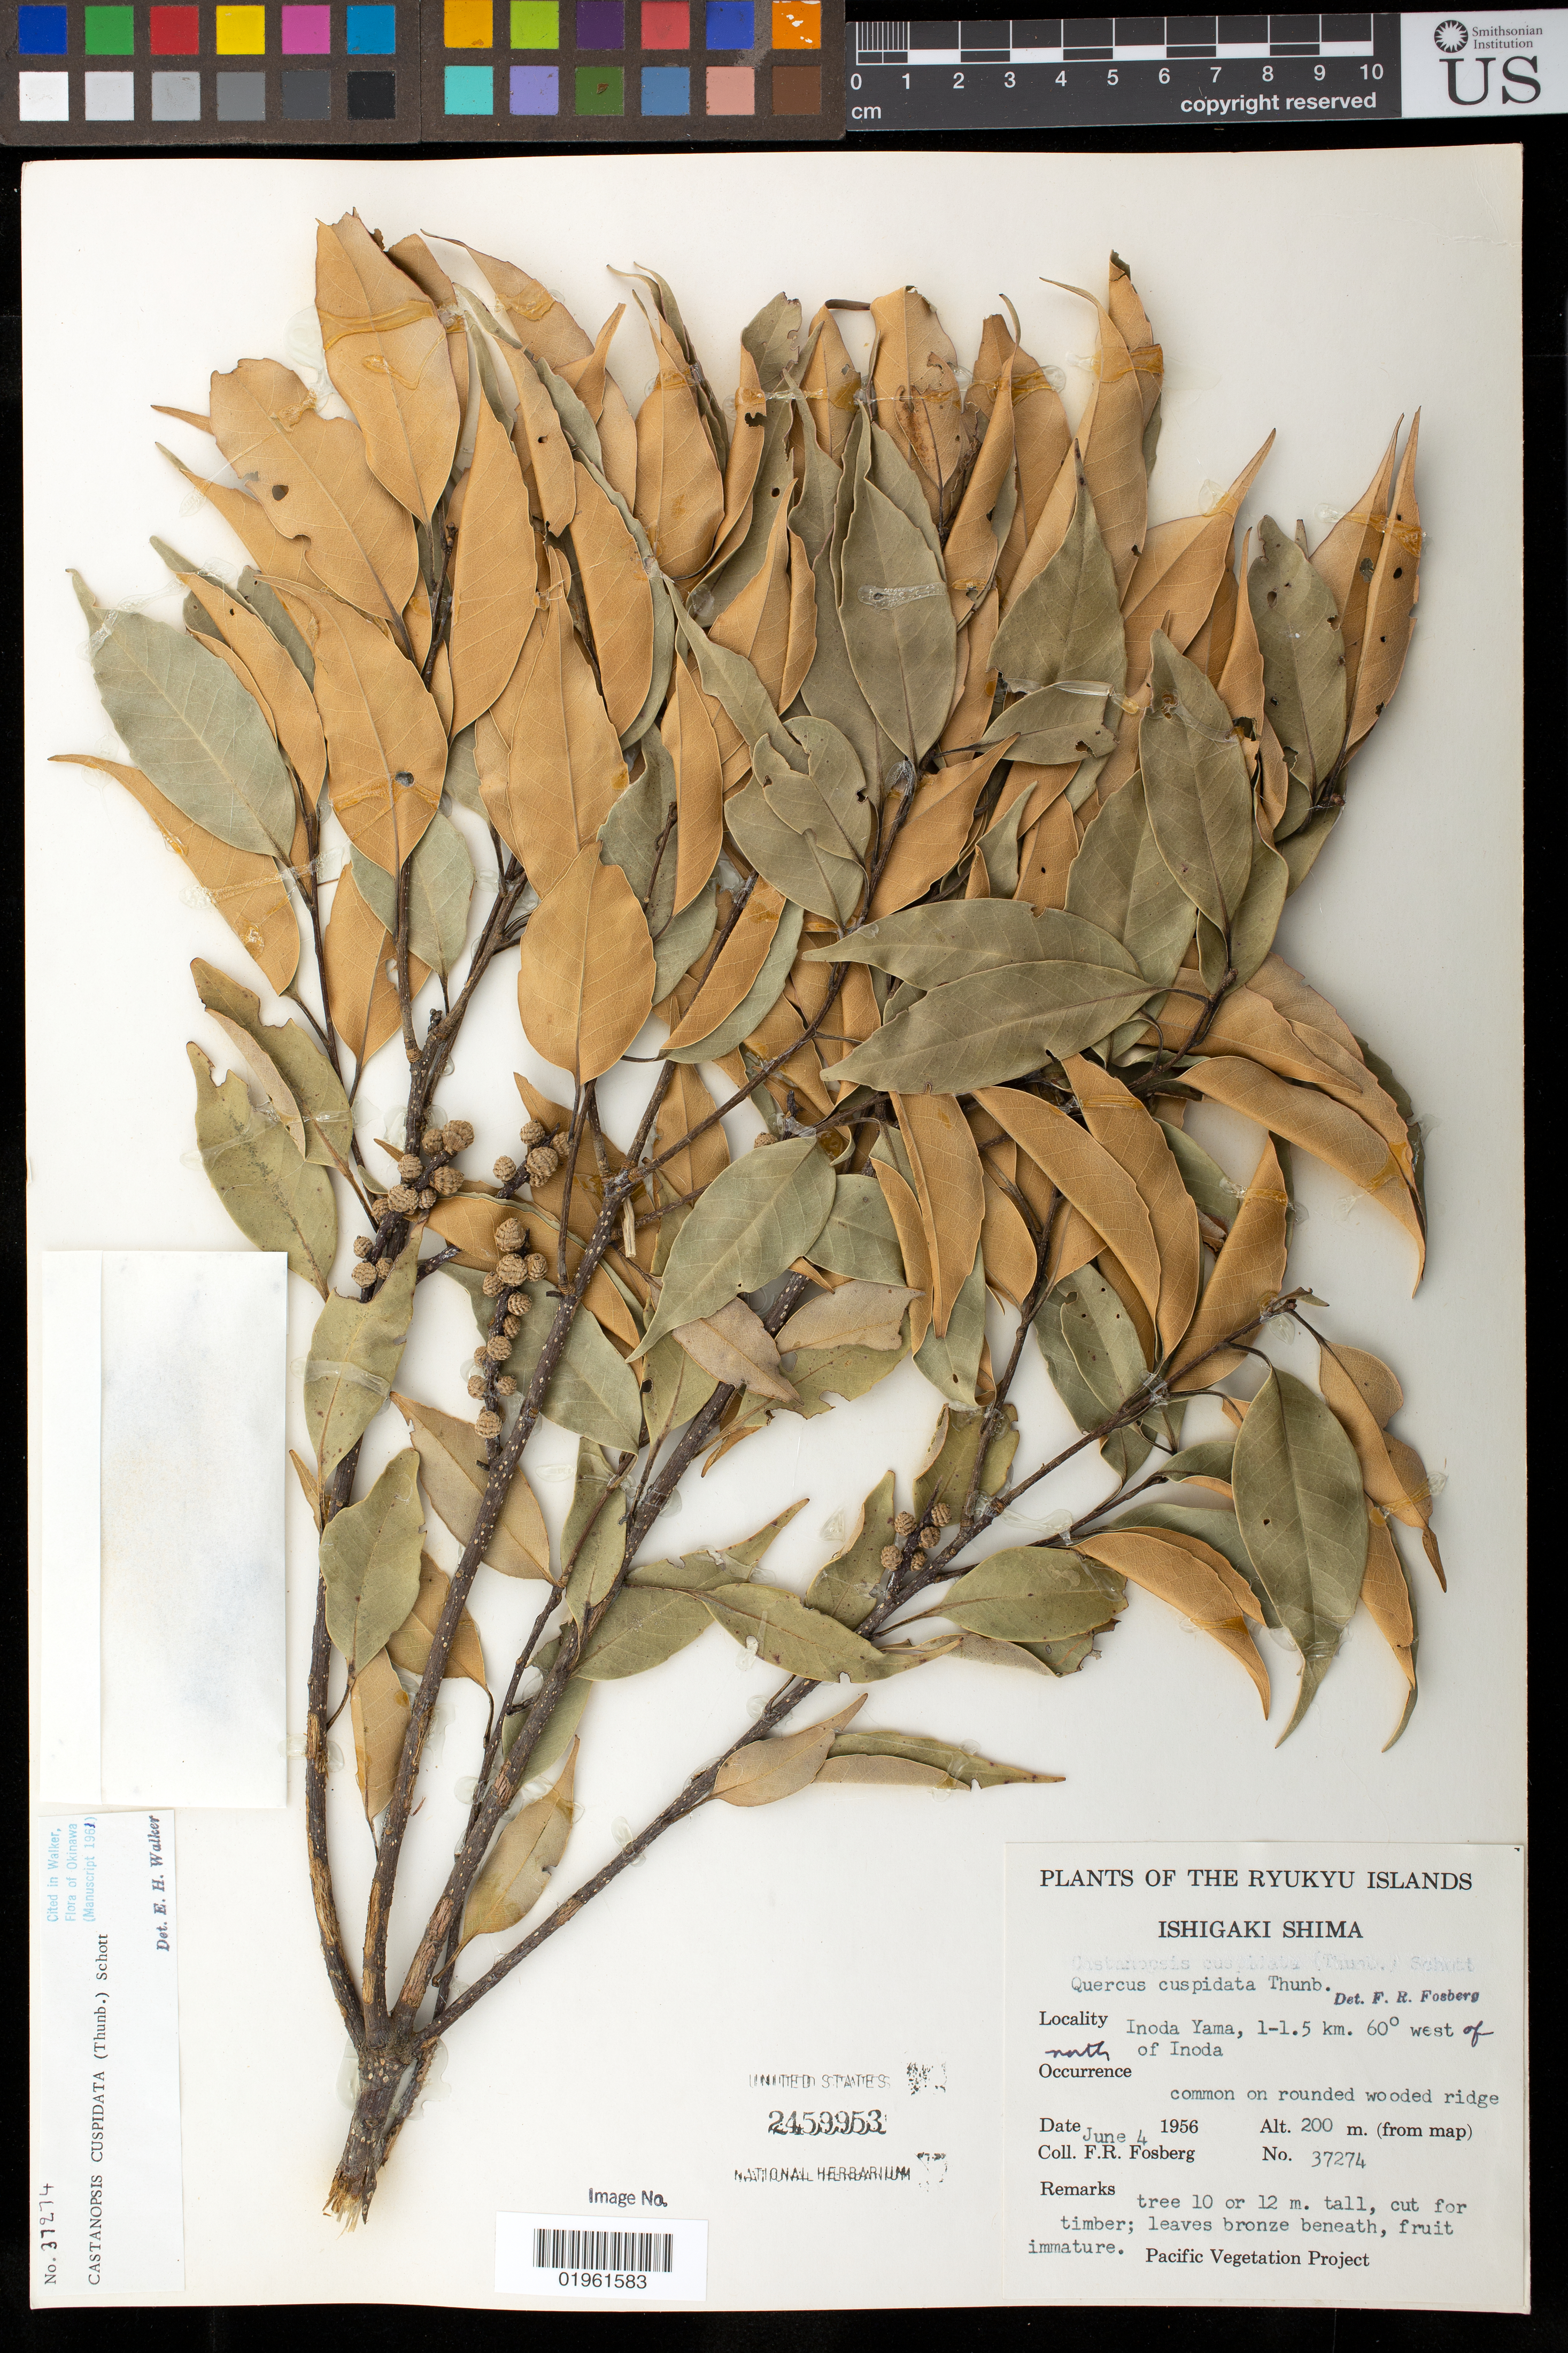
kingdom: Plantae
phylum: Tracheophyta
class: Magnoliopsida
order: Fagales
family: Fagaceae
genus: Castanopsis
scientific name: Castanopsis cuspidata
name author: (Thunb.) Schottky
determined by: Walker, E. H.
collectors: F. R. Fosberg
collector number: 37274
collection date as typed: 04 Jun 1956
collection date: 1956-06-04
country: Japan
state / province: Okinawa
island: Ishigaki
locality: Ishigaki shima, inoda yama, 1-1.5 km 60 deg. w of n of inoda [Sakishima Is.]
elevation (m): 200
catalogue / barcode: US 2458853